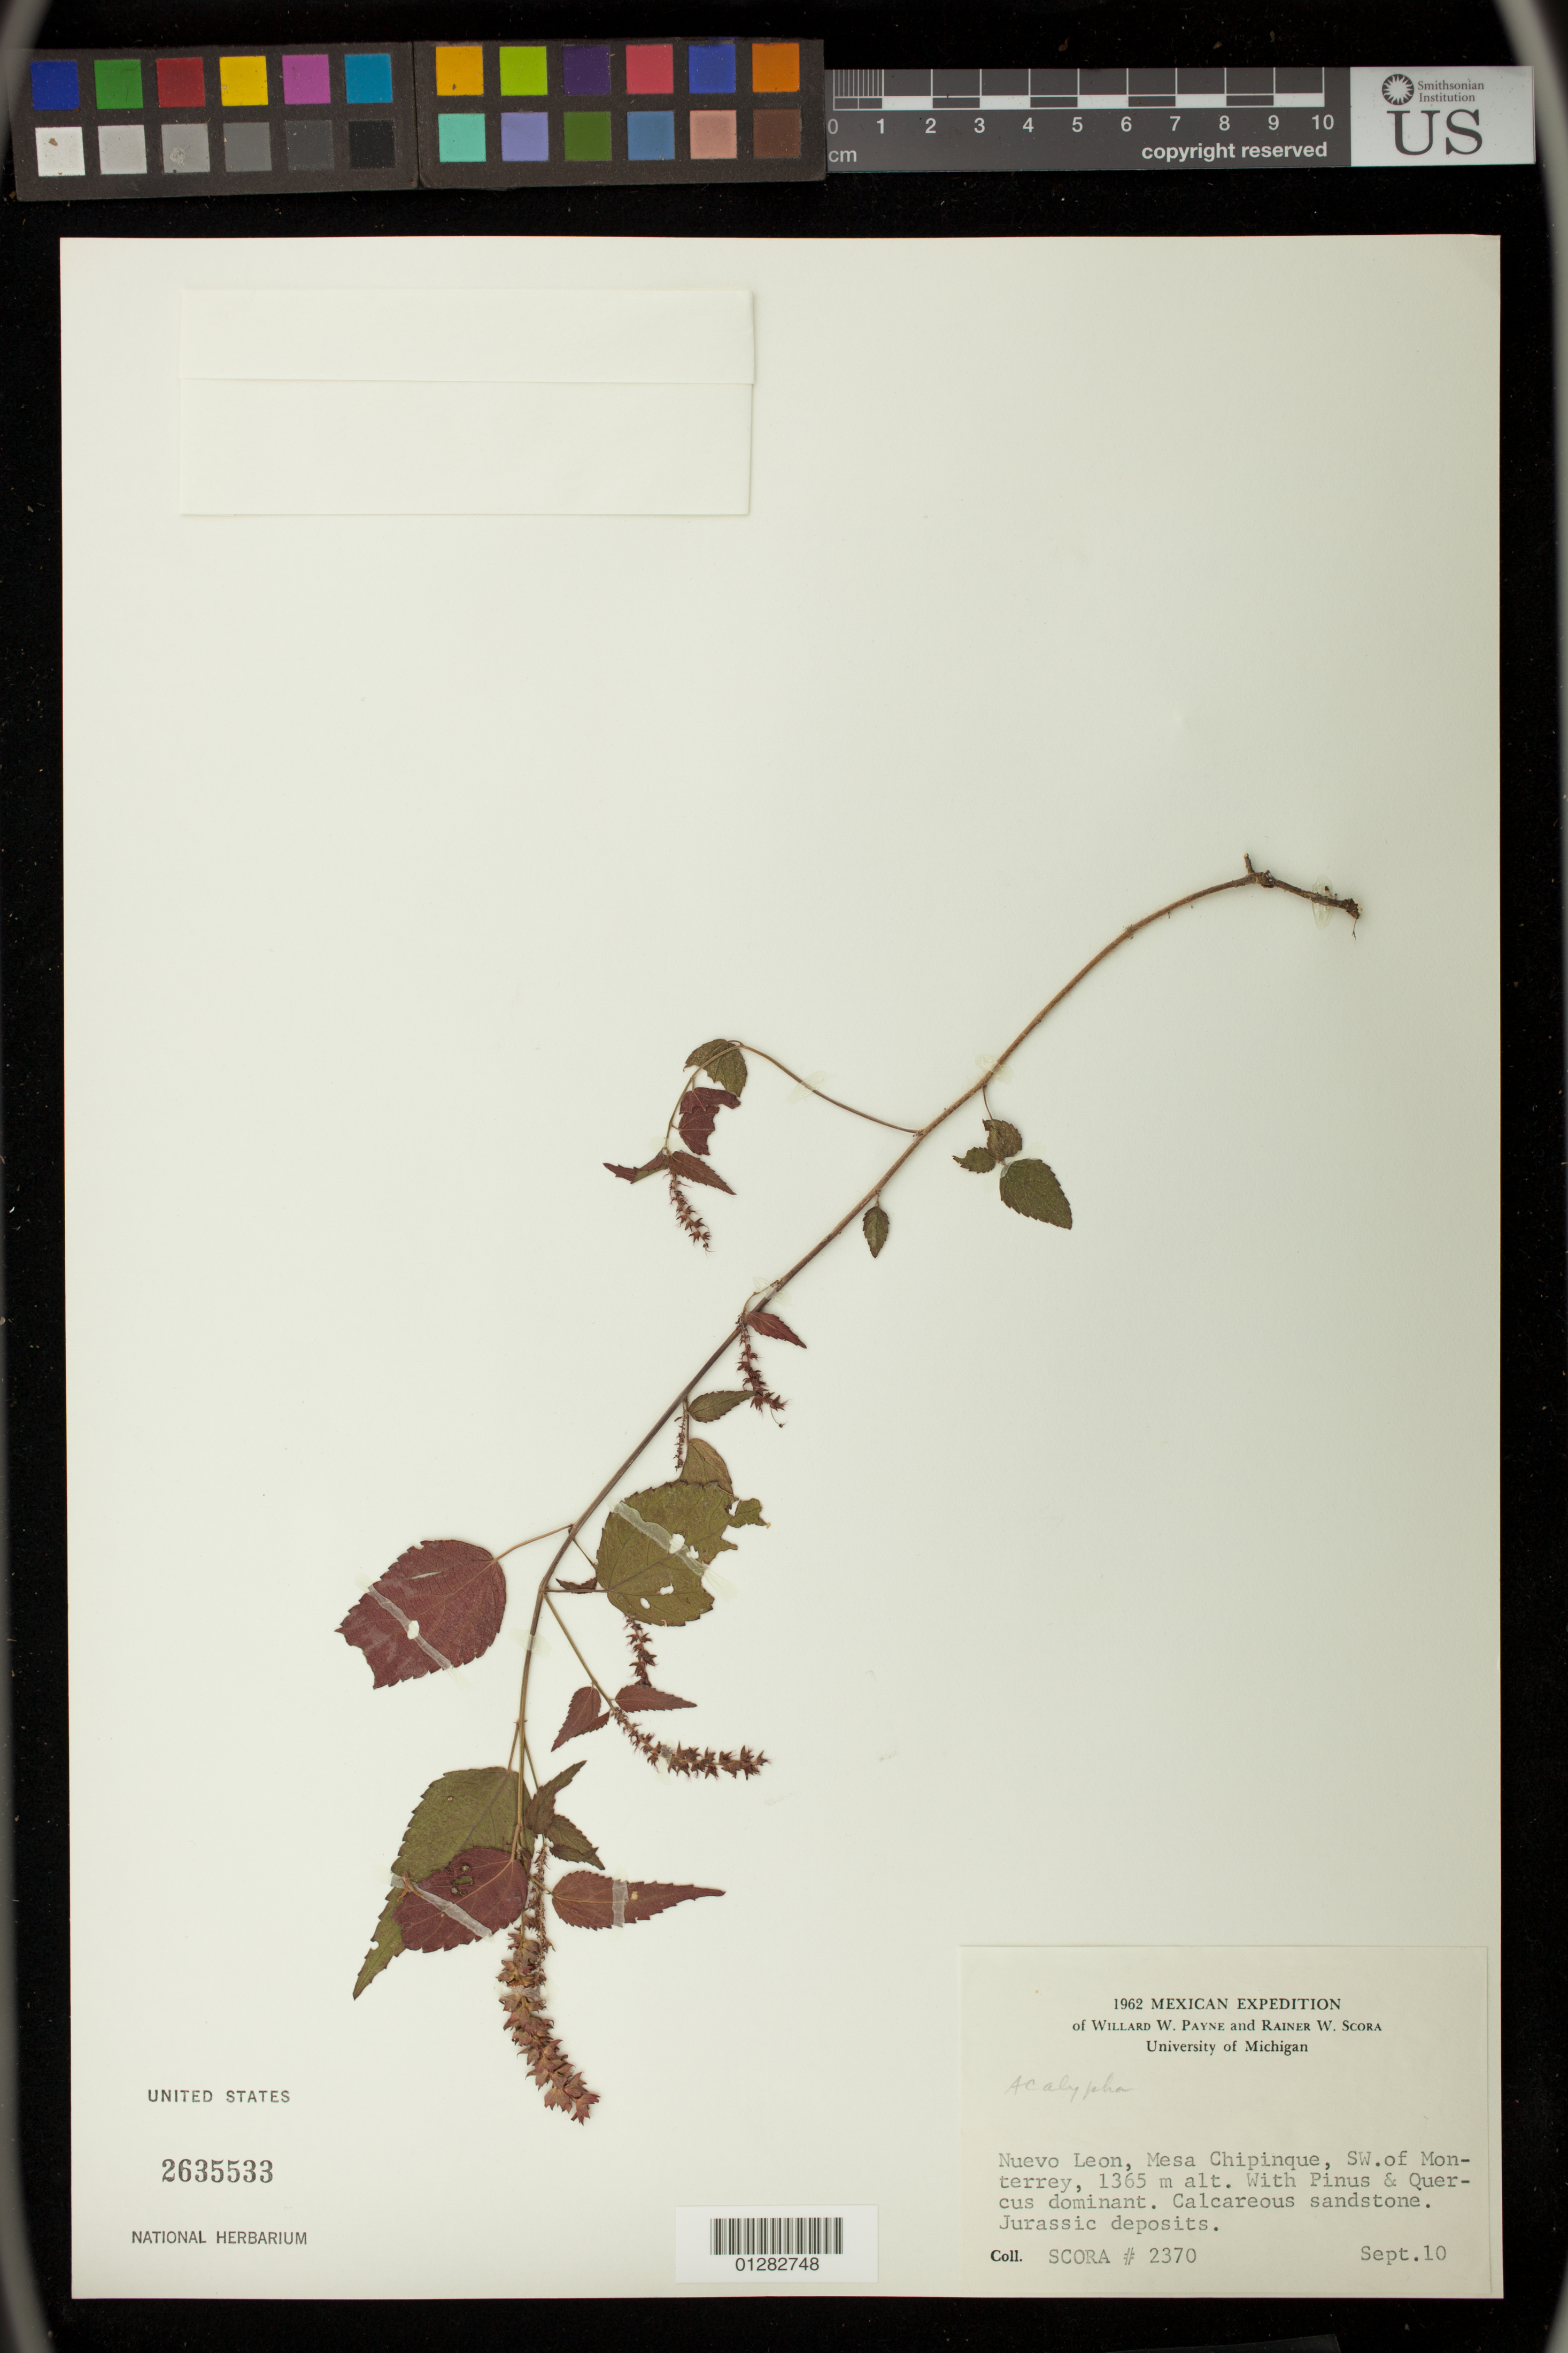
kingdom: Plantae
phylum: Tracheophyta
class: Magnoliopsida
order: Malpighiales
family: Euphorbiaceae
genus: Acalypha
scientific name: Acalypha sp.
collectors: R. Scora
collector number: SCORA 2370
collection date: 1962-09-10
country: Mexico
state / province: Nuevo Leon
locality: Mesa Chipinque, SW of Monterrey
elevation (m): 416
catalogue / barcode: US 2635533